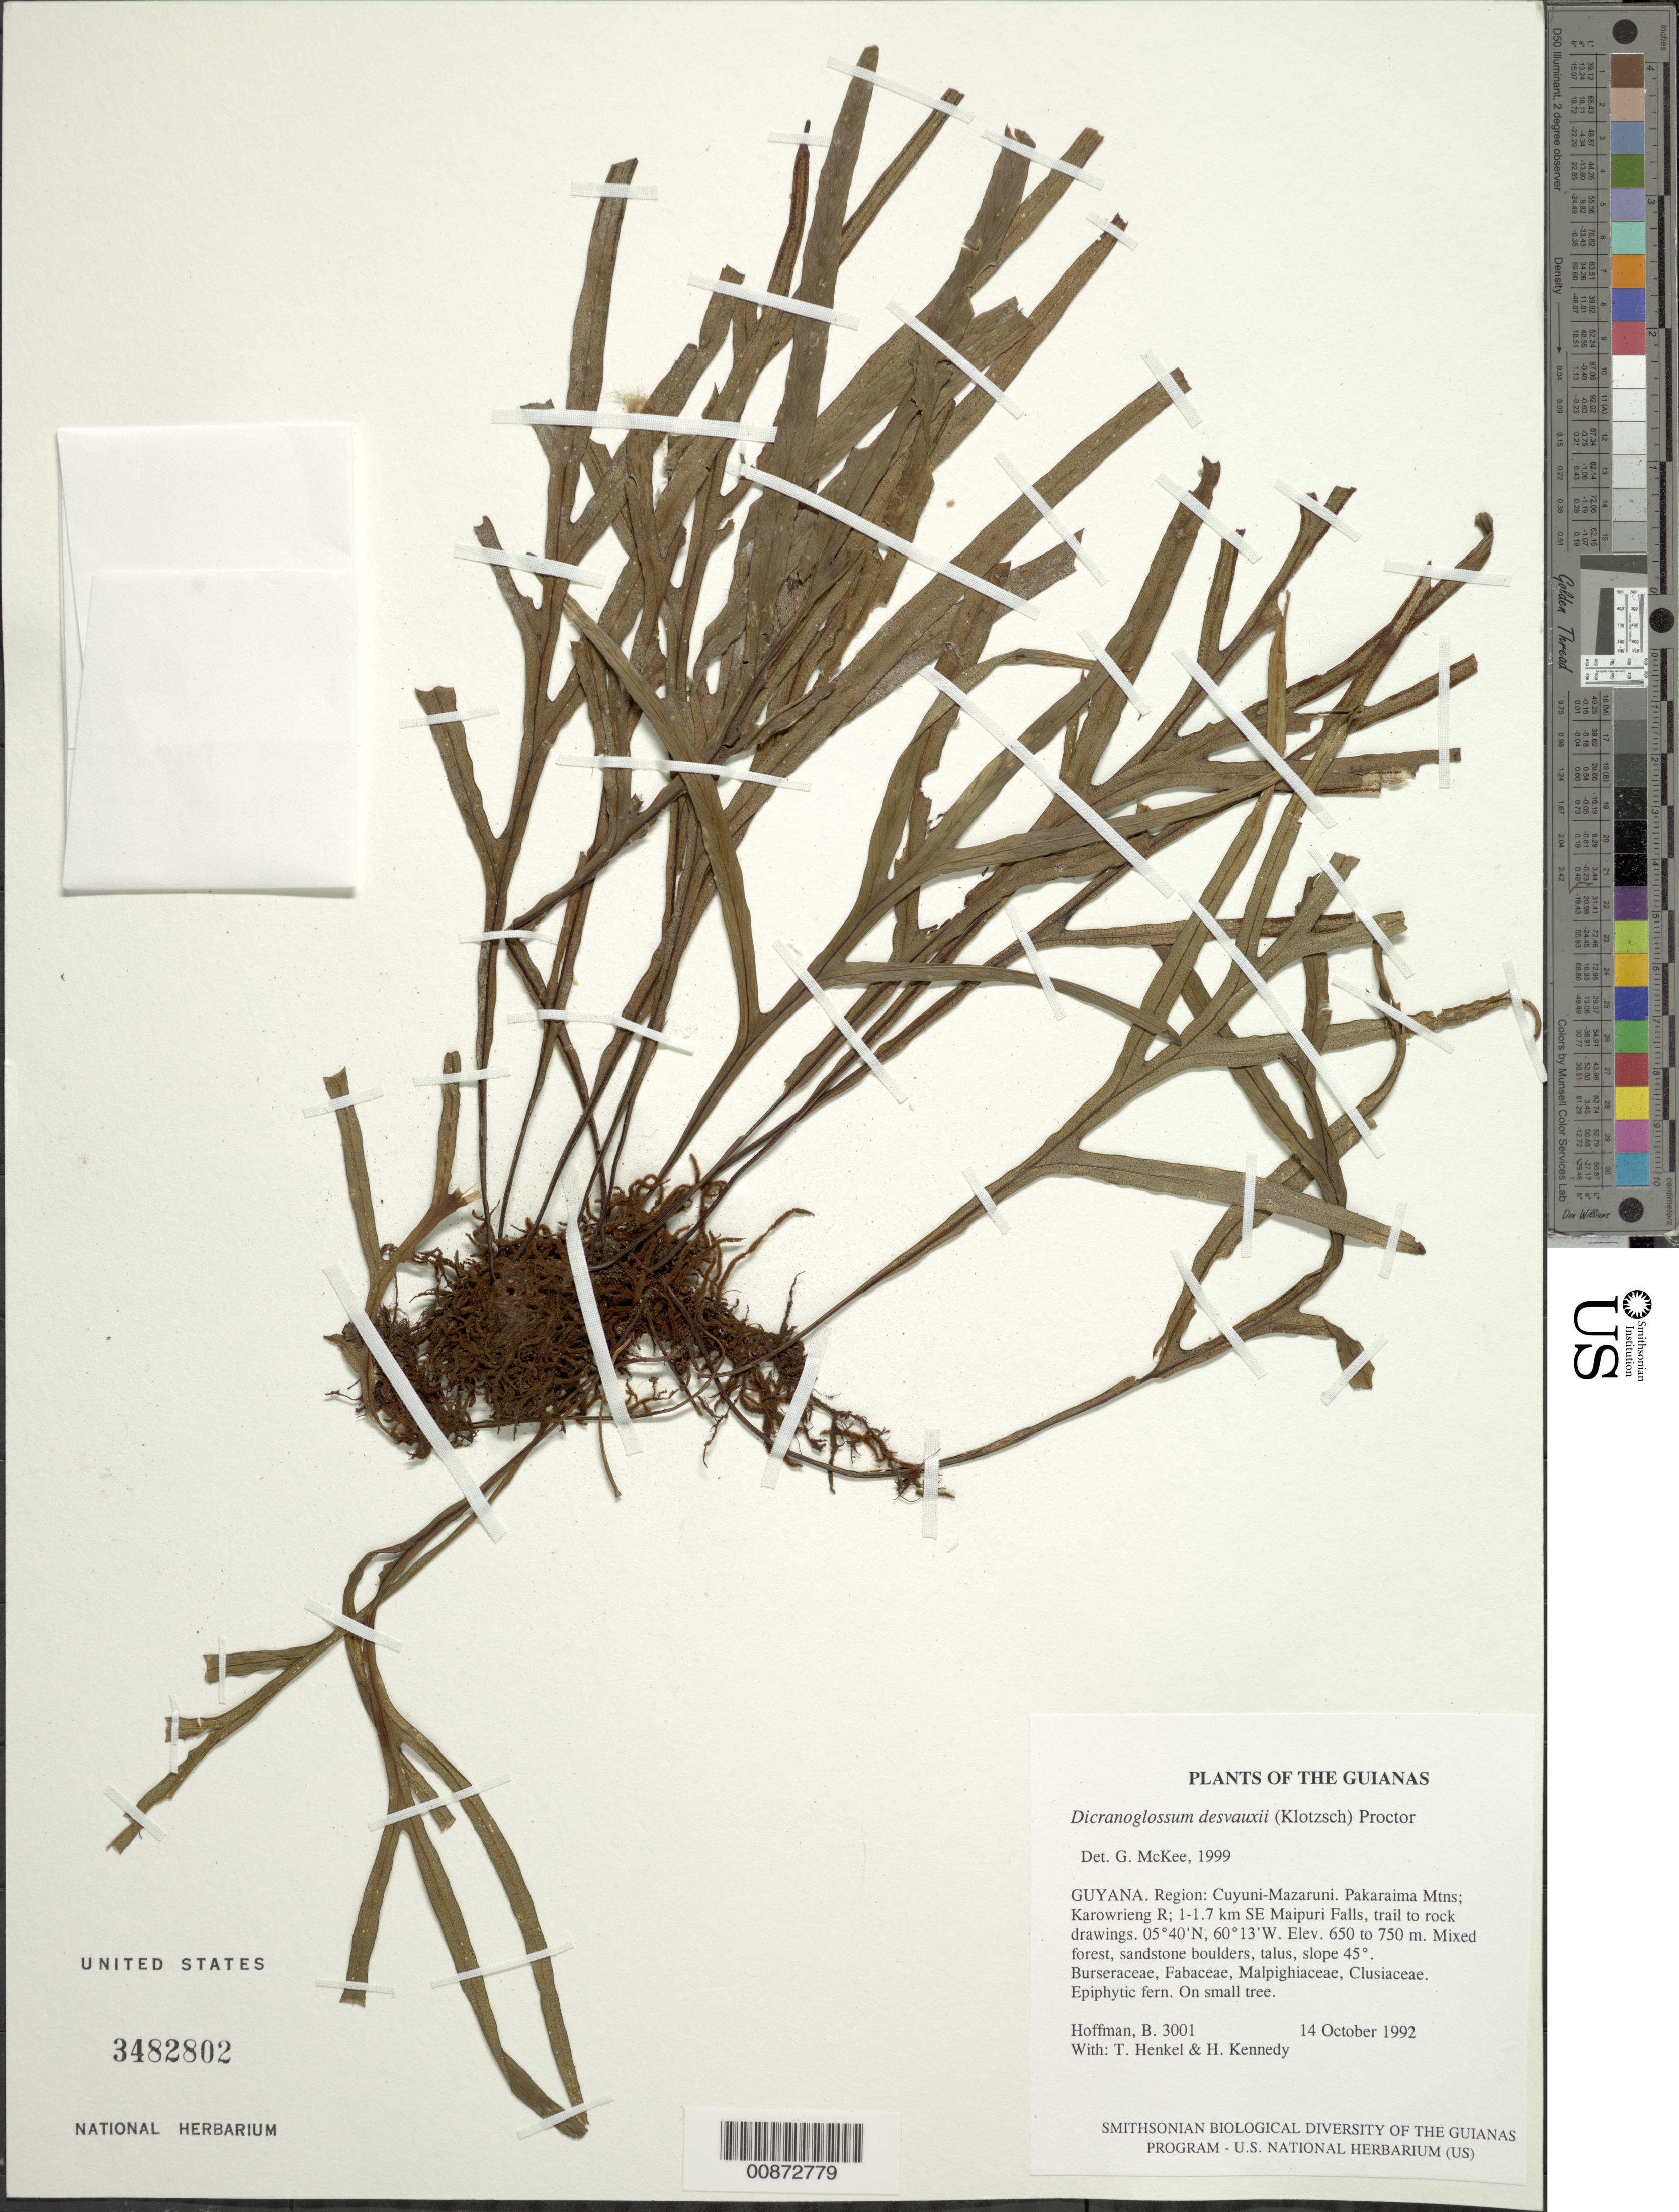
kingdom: Plantae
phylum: Tracheophyta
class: Polypodiopsida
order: Polypodiales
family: Polypodiaceae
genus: Pleopeltis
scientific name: Pleopeltis desvauxii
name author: (Klotzsch) Salino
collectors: B. Hoffman, T. Henkel & H. Kennedy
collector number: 3001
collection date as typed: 14 October 1992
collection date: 1992-10-14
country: Guyana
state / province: Cuyuni-Mazaruni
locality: Pakaraima Mountains; Karowrieng River; 1-1.7 km SE of Maipuri Falls, trail to rock drawings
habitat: Mixed forest, sandstone boulders, talus, slope 45°. Burseraceae, Fabaceae, Malpighiaceae, Clusiaceae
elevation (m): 650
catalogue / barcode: US 3482802